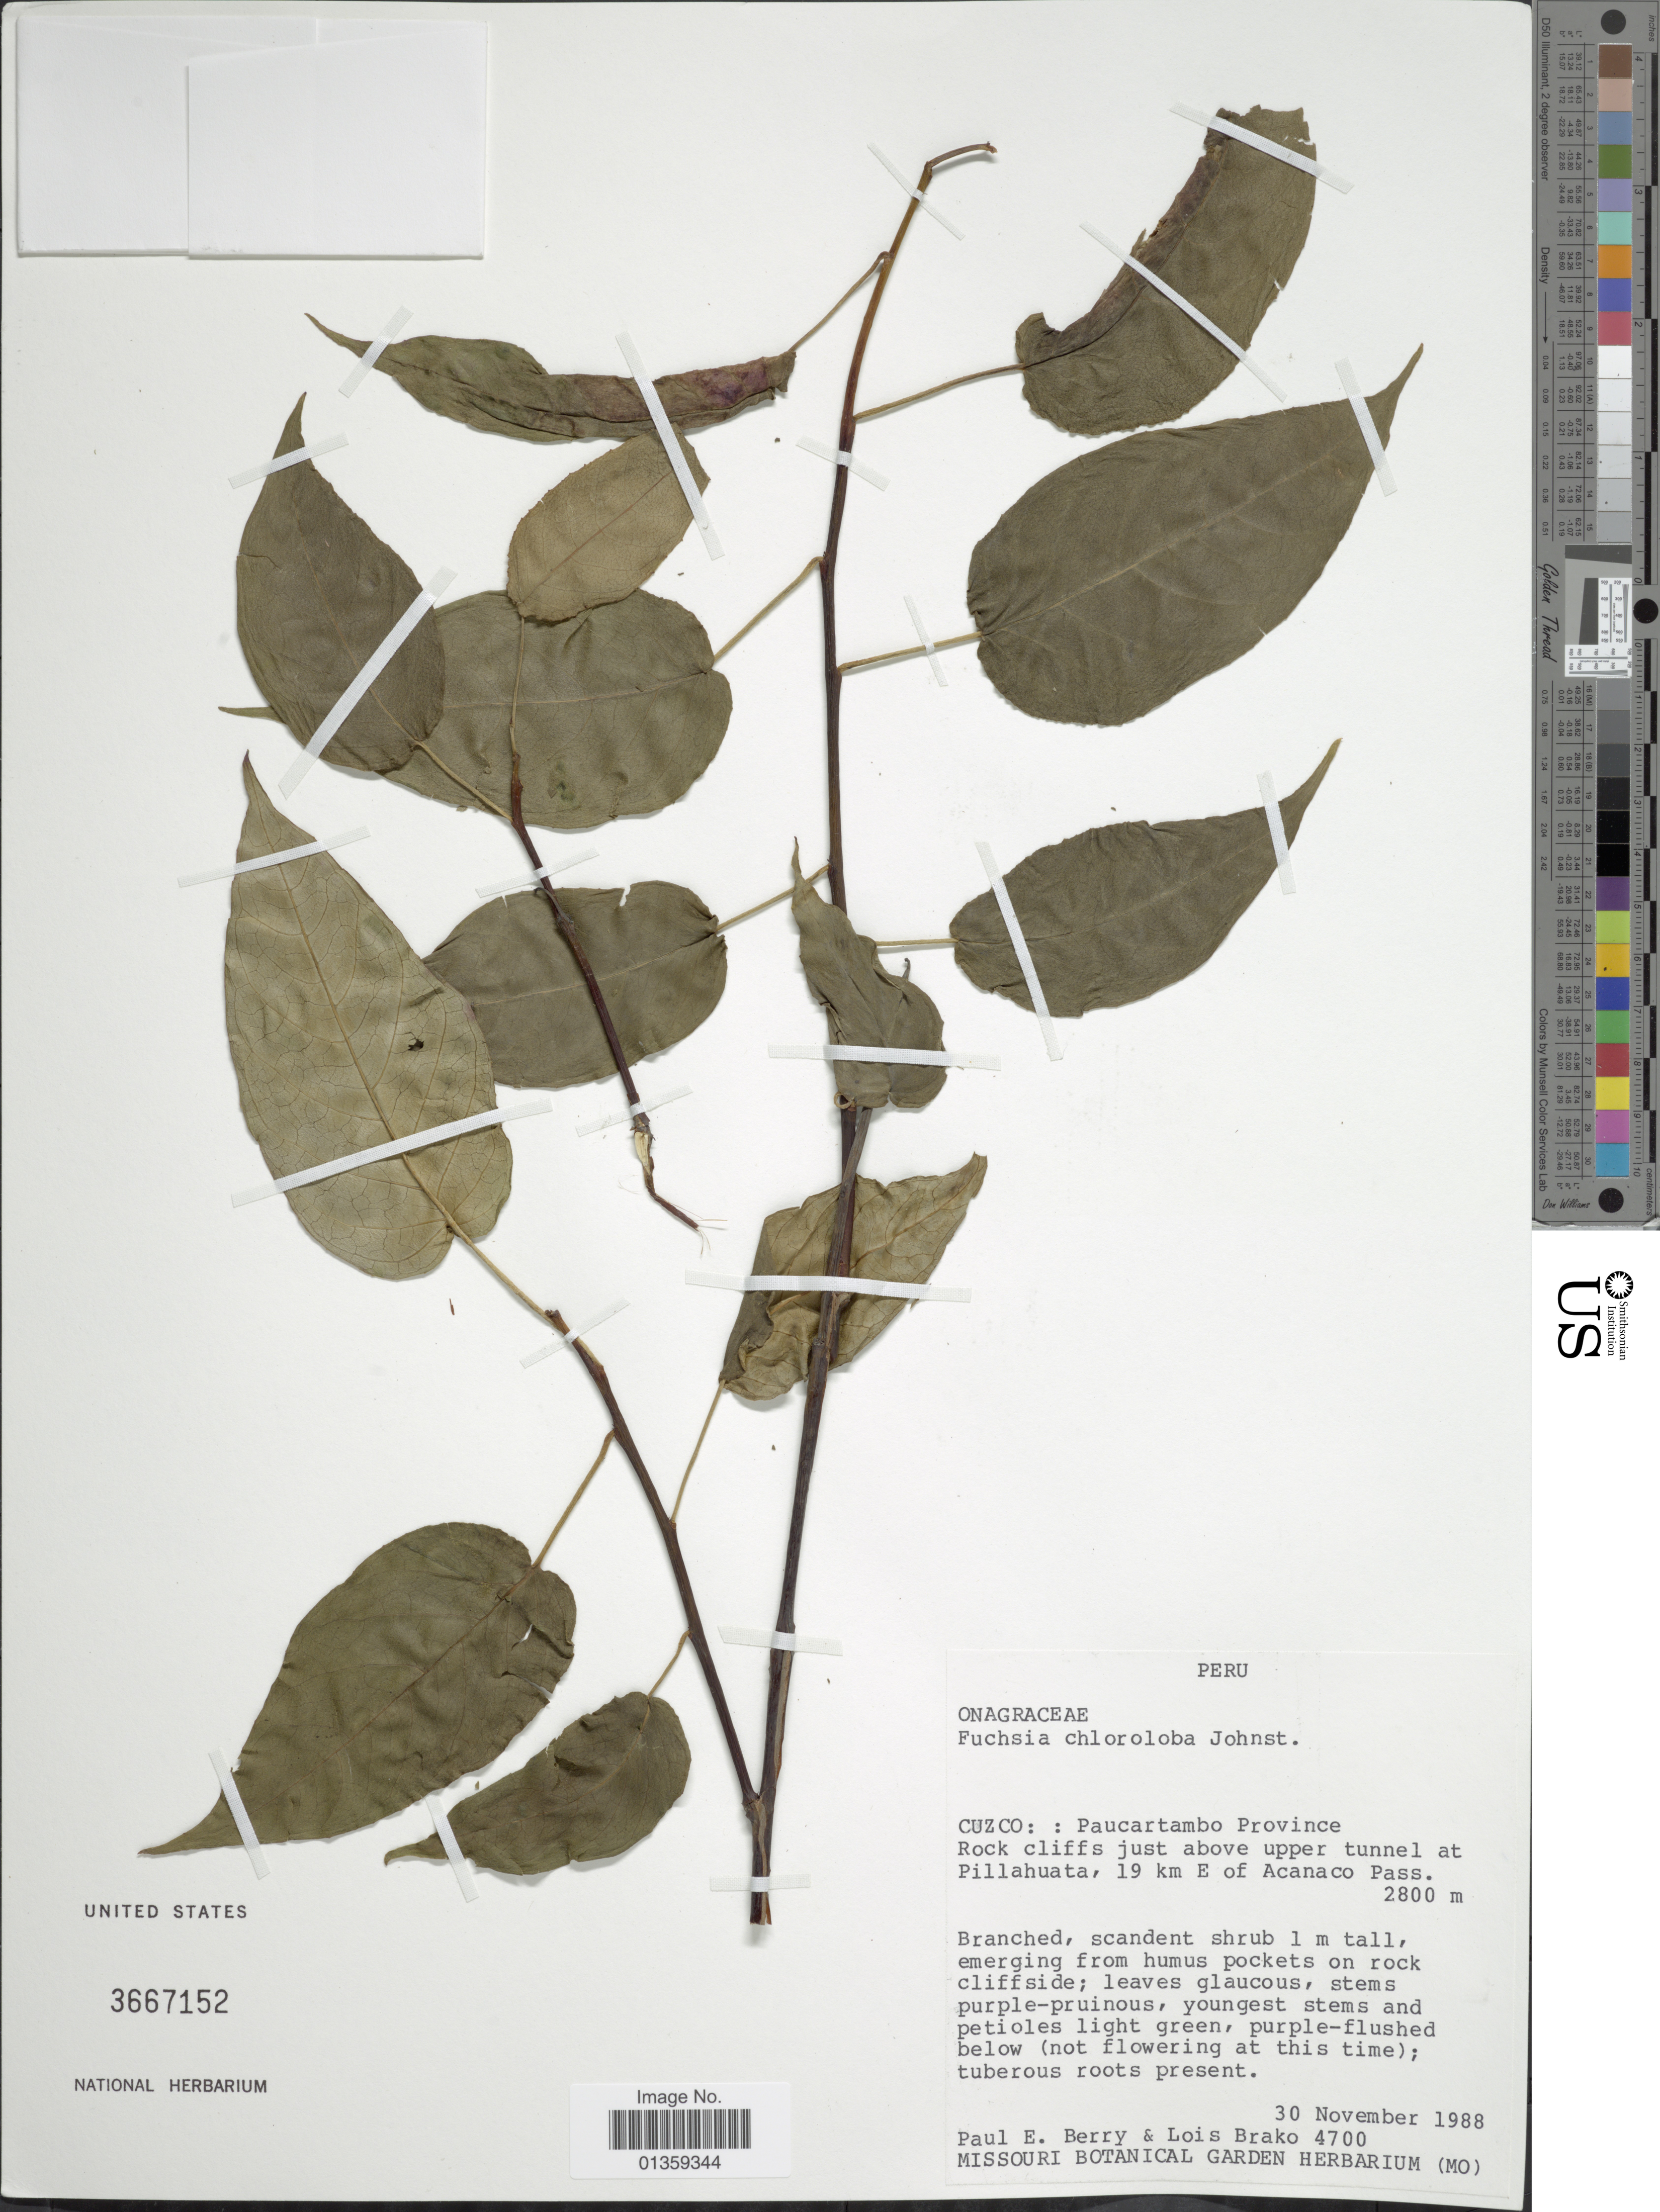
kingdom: Plantae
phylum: Tracheophyta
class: Magnoliopsida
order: Myrtales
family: Onagraceae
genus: Fuchsia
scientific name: Fuchsia chloroloba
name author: I.M. Johnst.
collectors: P. E. Berry & L. Brako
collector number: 4700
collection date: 1988-11-30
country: Peru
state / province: Cusco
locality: Paucartambo Province Rock cliffs just above upper tunnel at Pillahuata, 19 km E of Acanaco Pass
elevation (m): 2800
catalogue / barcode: US 3667152